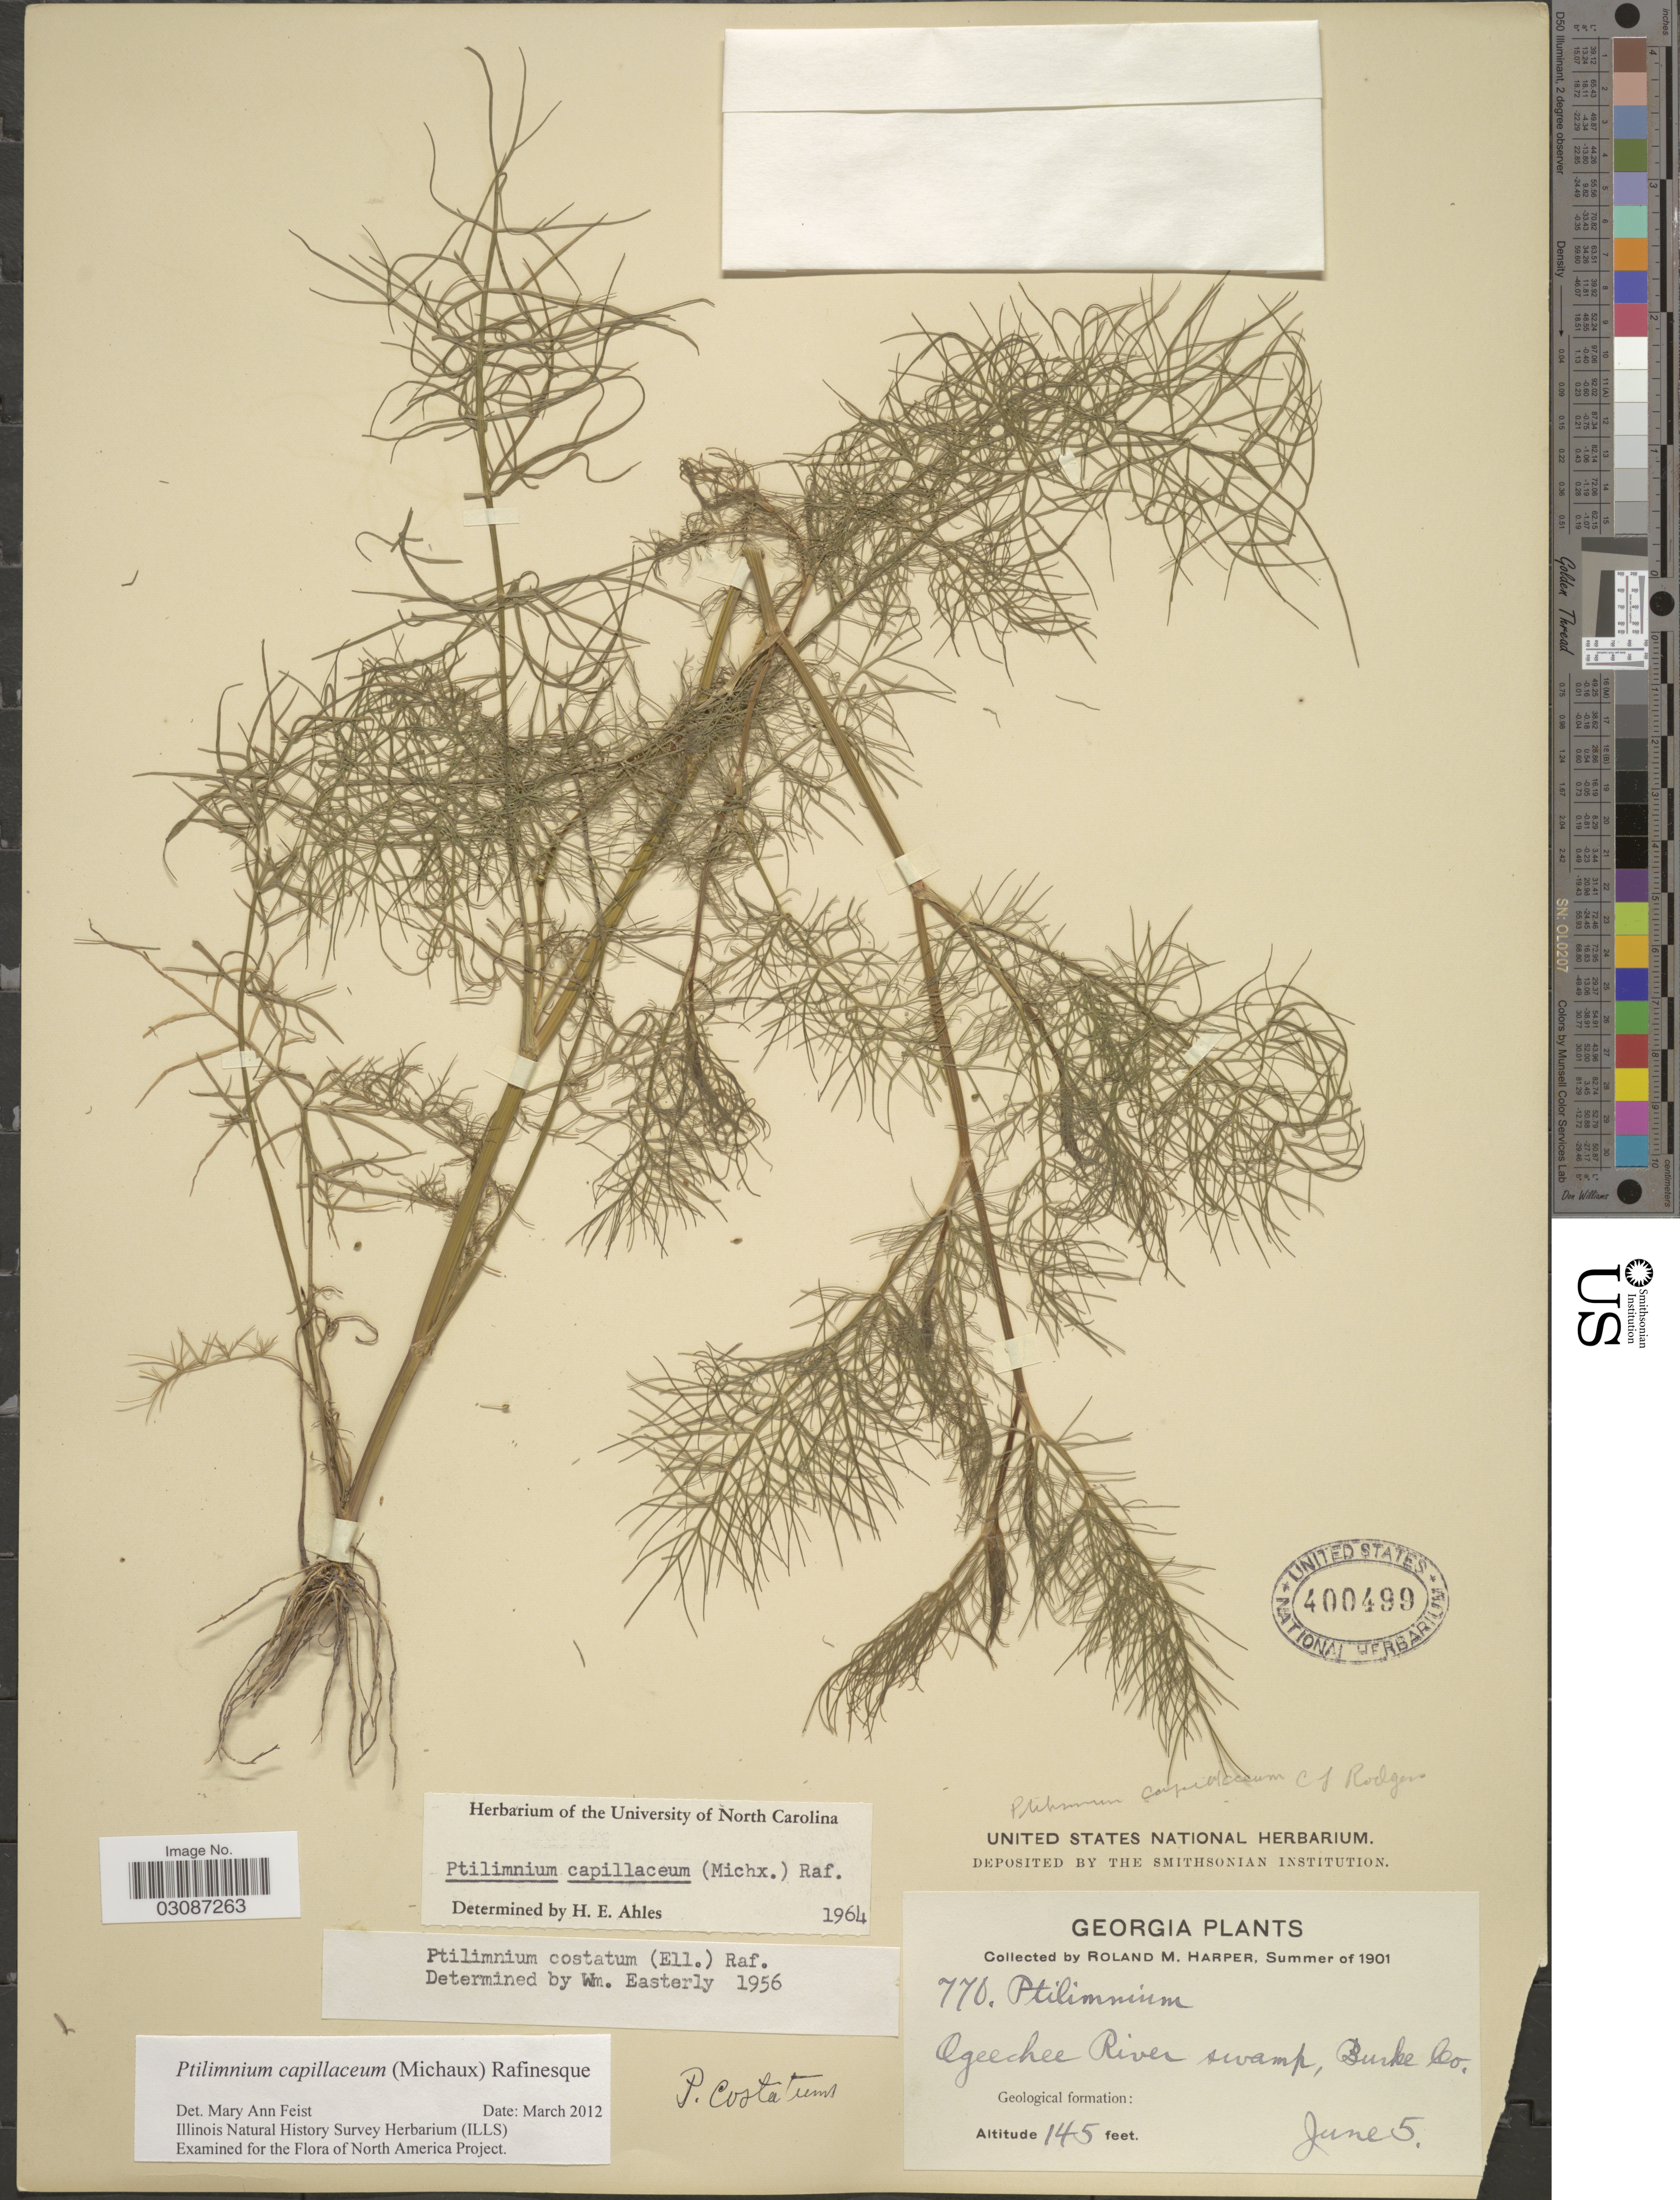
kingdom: Plantae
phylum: Tracheophyta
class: Magnoliopsida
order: Apiales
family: Apiaceae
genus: Ptilimnium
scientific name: Ptilimnium capillaceum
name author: (Michx.) Raf.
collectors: R. M. Harper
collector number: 770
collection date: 1901-06-05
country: United States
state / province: Georgia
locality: Ogeechee River swamp, Burke Co.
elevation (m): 44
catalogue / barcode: US 400499